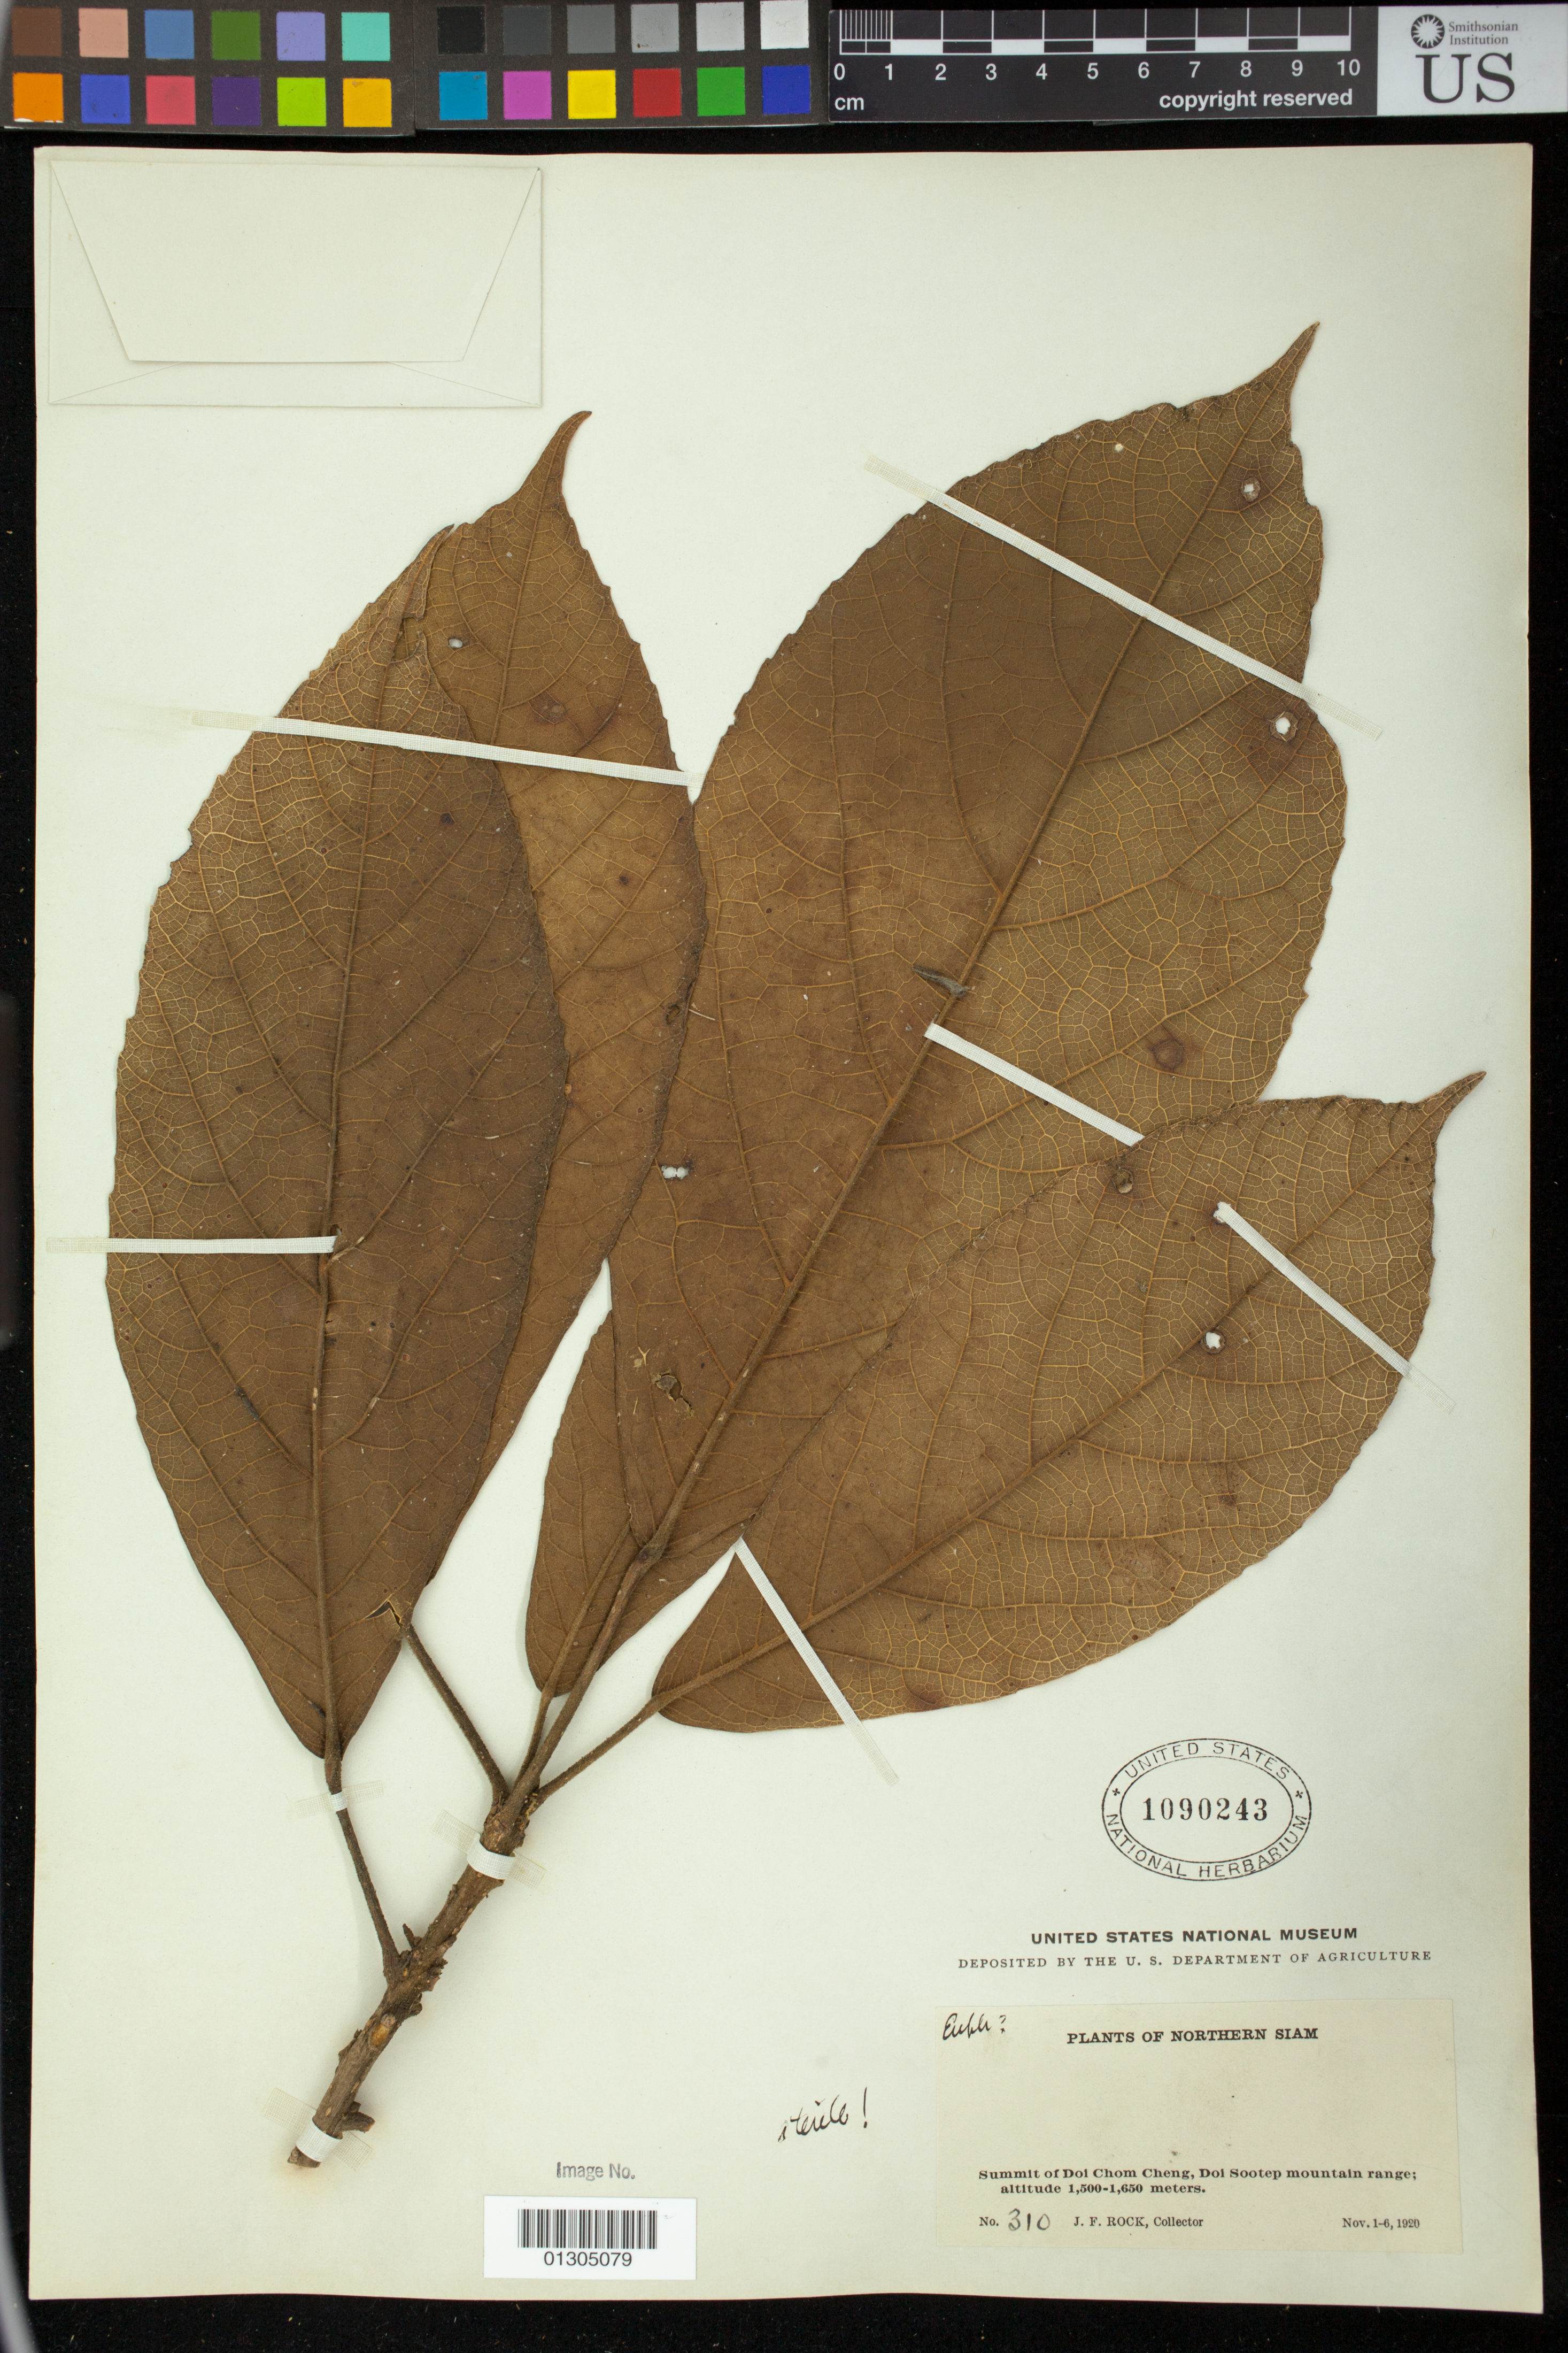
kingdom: Plantae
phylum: Tracheophyta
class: Magnoliopsida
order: Malpighiales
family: Euphorbiaceae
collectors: J. F. Rock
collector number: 310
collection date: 1920-11-01/1920-11-06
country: Thailand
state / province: Chiang Mai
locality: Summit of Doi Chom Cheng, Doi Sootep mountain range (Doi Suthep Range)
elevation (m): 1500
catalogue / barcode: US 1090243